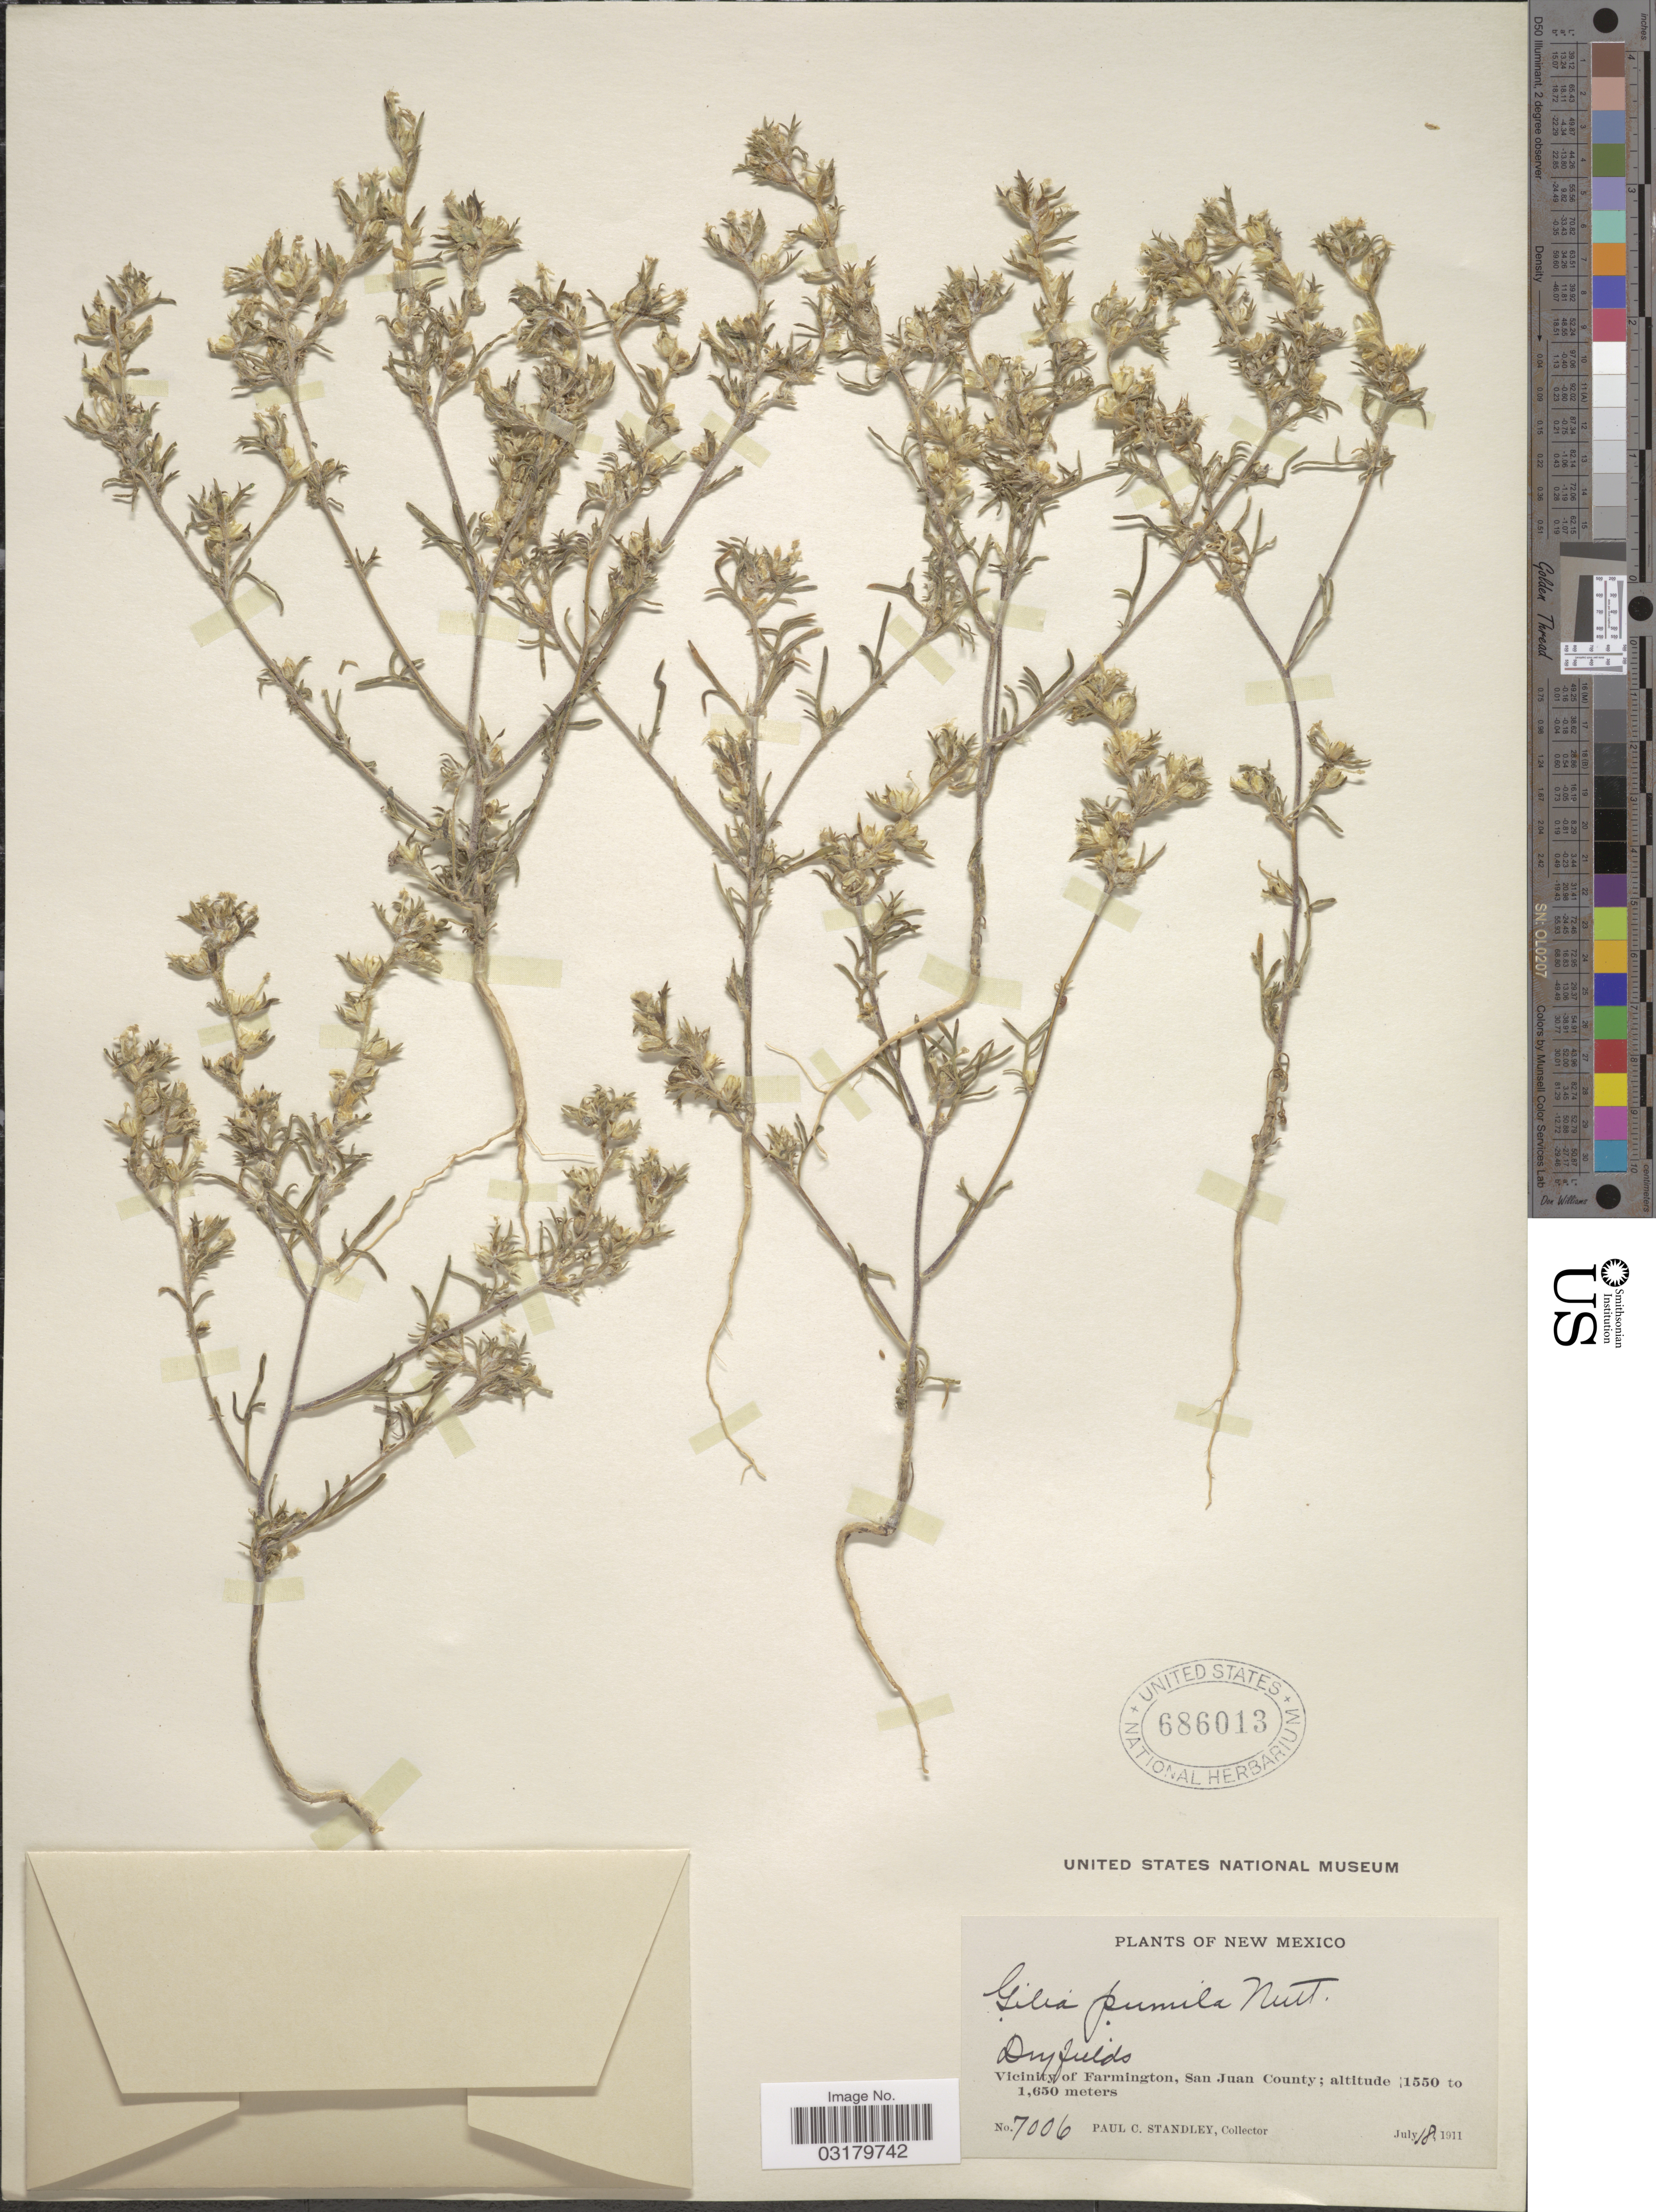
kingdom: Plantae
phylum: Tracheophyta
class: Magnoliopsida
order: Ericales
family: Polemoniaceae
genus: Ipomopsis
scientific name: Ipomopsis pumila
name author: (Nutt.) V.E. Grant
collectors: P. C. Standley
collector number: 7006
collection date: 1911-07-18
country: United States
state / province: New Mexico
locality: Dry fields. Vicinity of Farmington, San Juan County.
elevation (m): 1550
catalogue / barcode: US 686013